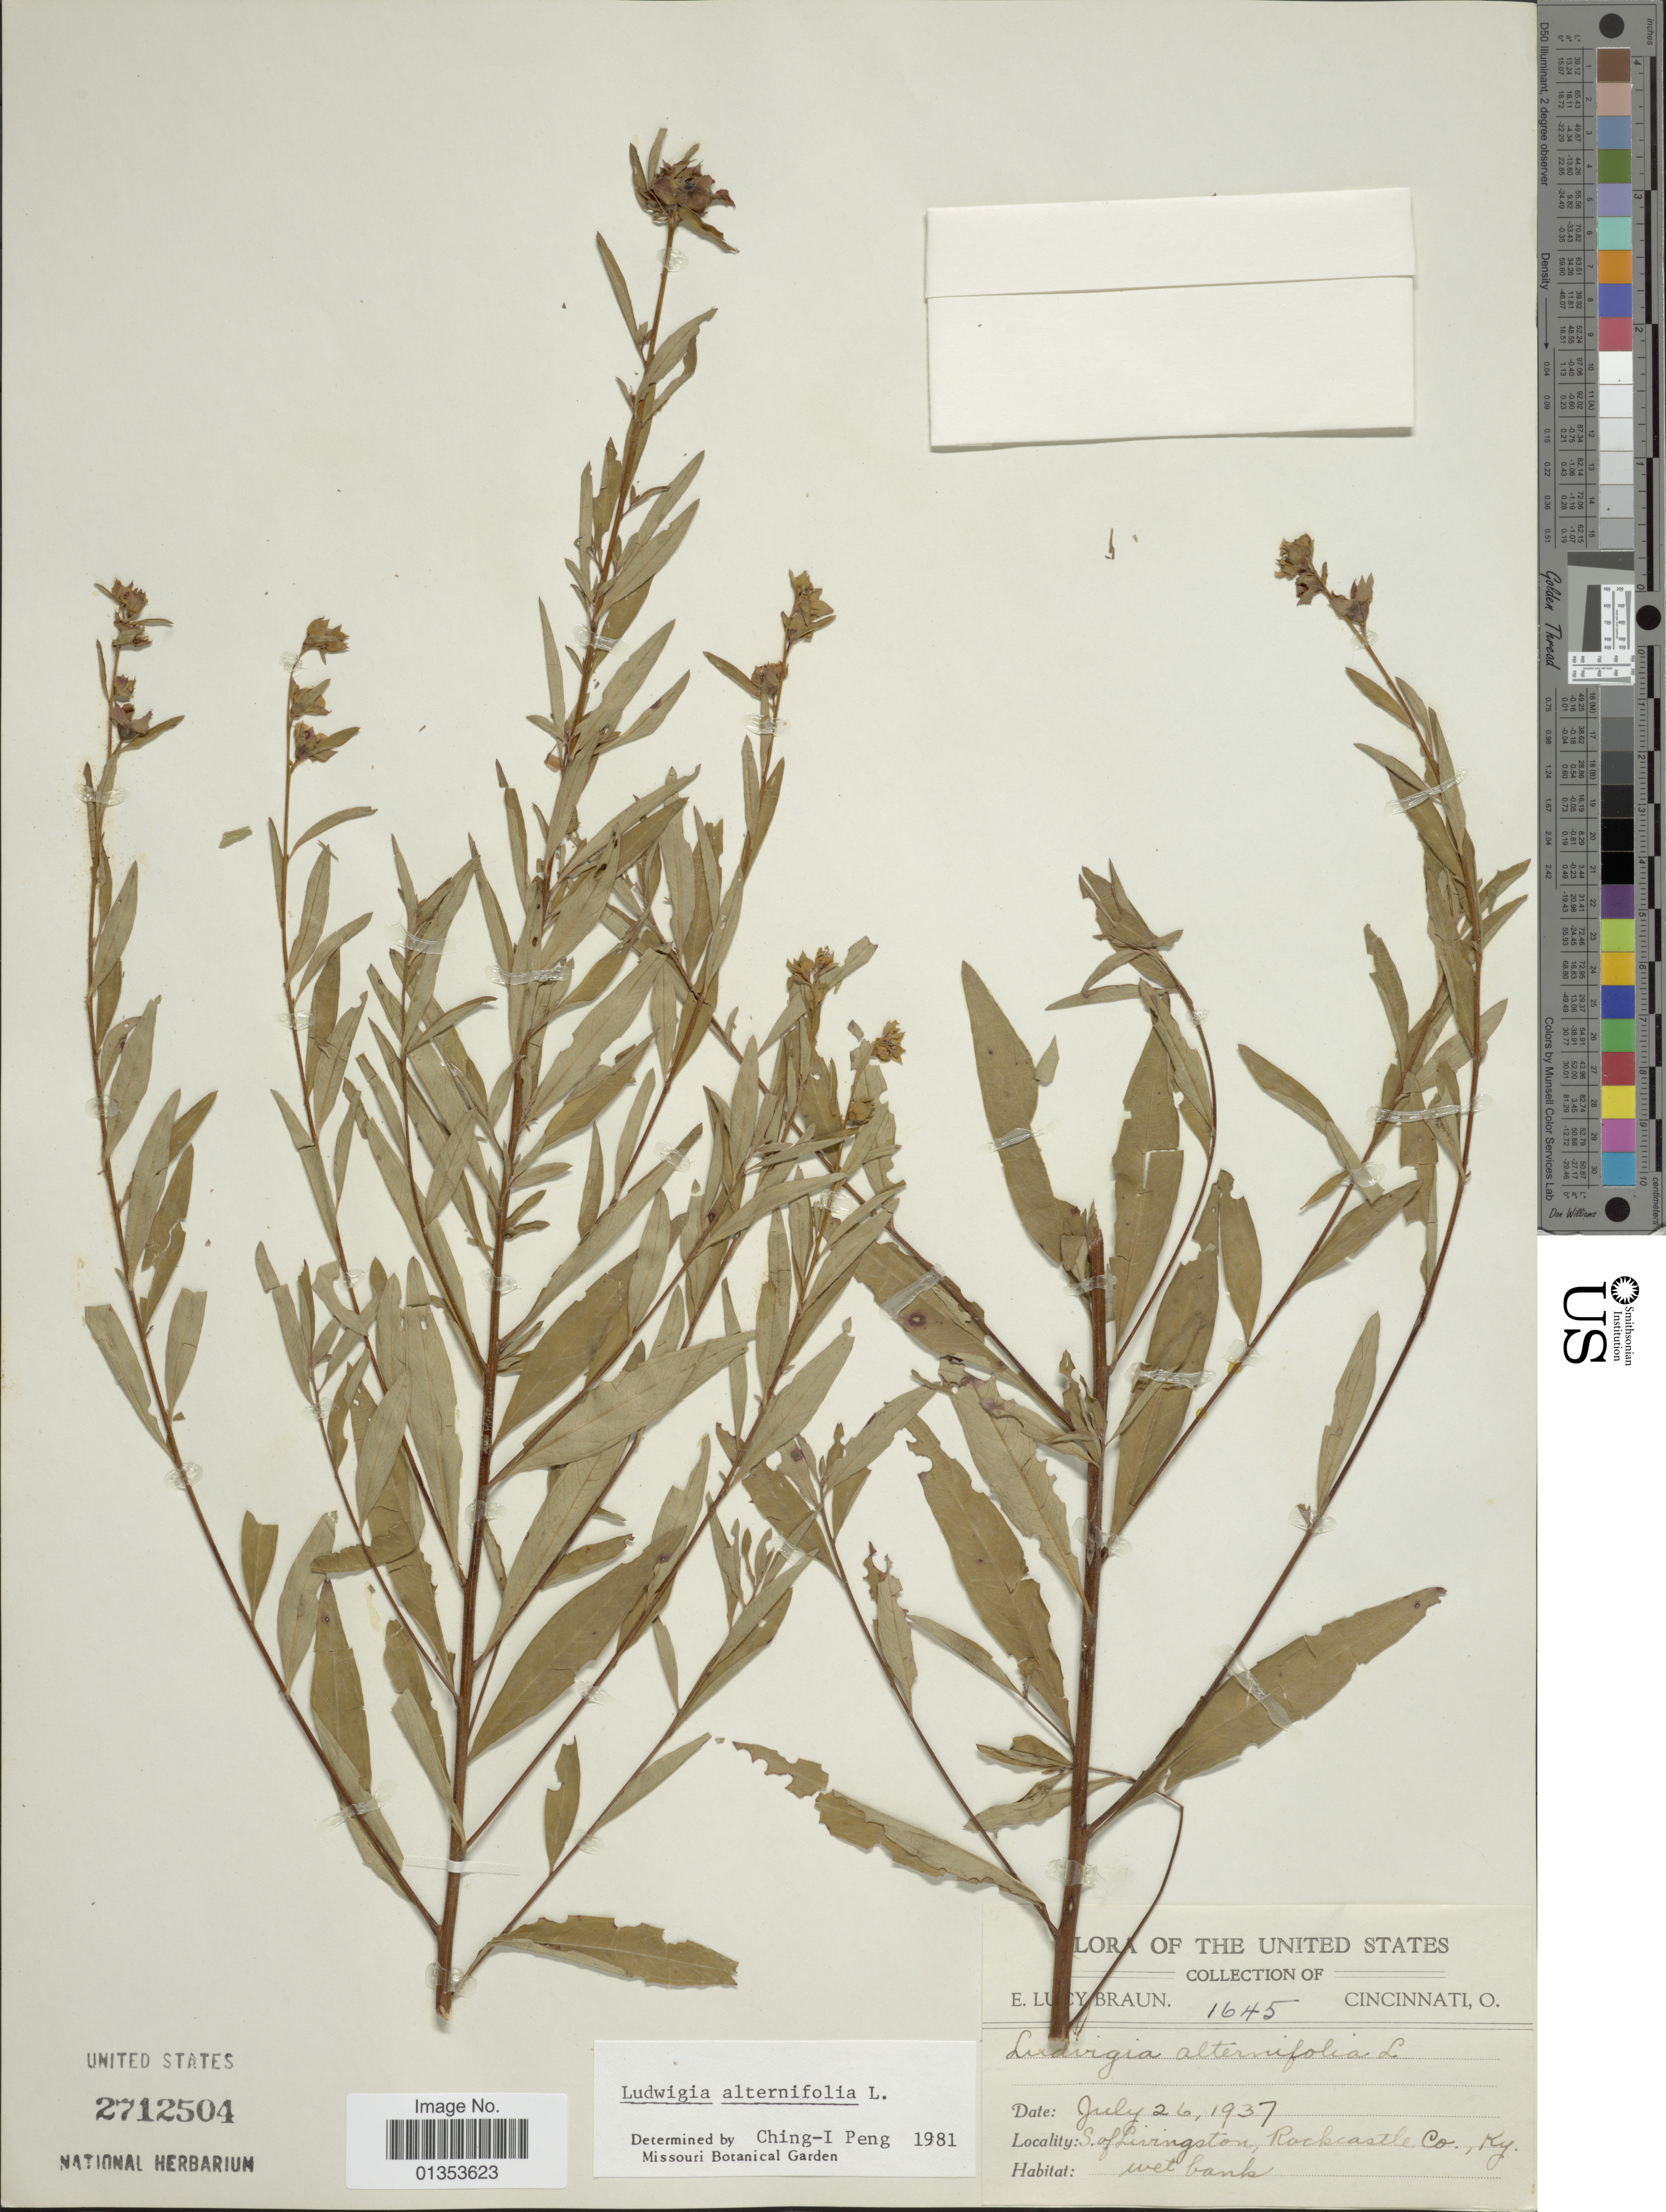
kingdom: Plantae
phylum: Tracheophyta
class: Magnoliopsida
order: Myrtales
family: Onagraceae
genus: Ludwigia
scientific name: Ludwigia alternifolia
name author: L.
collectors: E. L. Braun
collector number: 1645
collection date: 1937-07-26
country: United States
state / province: Kentucky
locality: Cincinnati, O., S. of Livingston, Rock castle Co., Ky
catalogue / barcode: US 2712504